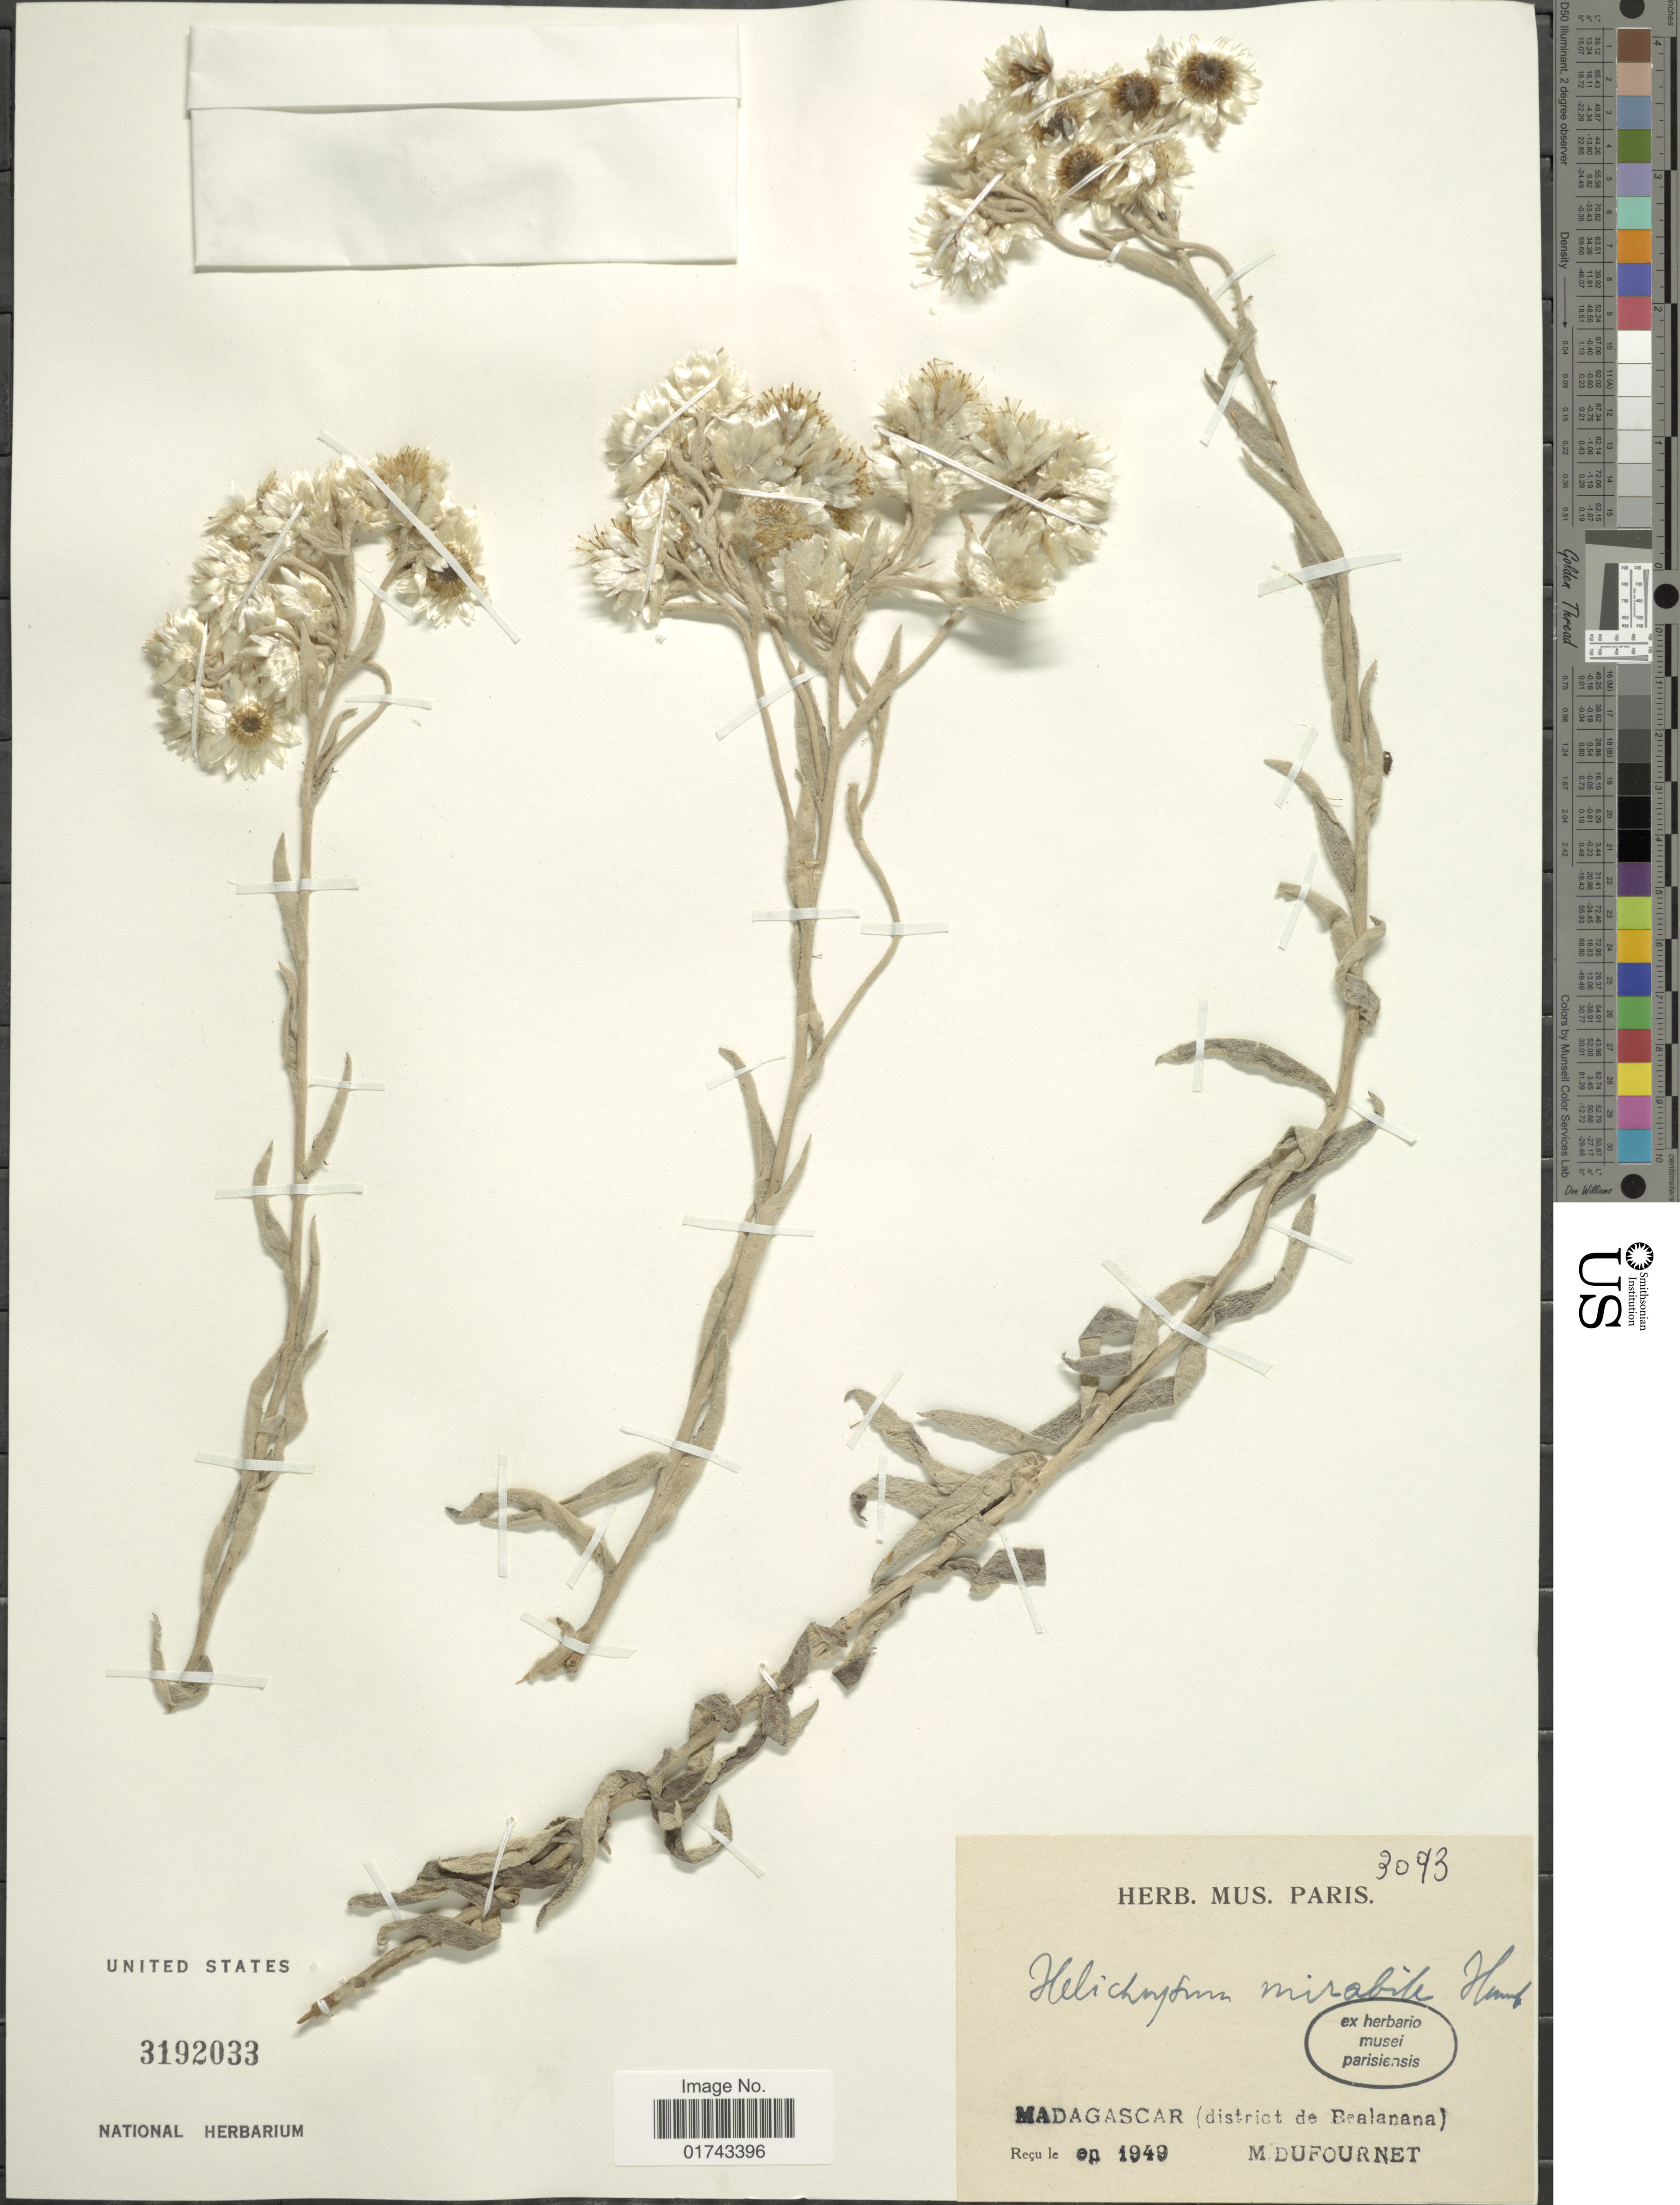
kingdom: Plantae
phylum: Tracheophyta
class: Magnoliopsida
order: Asterales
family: Asteraceae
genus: Helichrysum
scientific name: Helichrysum mirabile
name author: Humbert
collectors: M. Dufournet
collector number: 3093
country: Madagascar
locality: District de Bealanana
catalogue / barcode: US 3192033